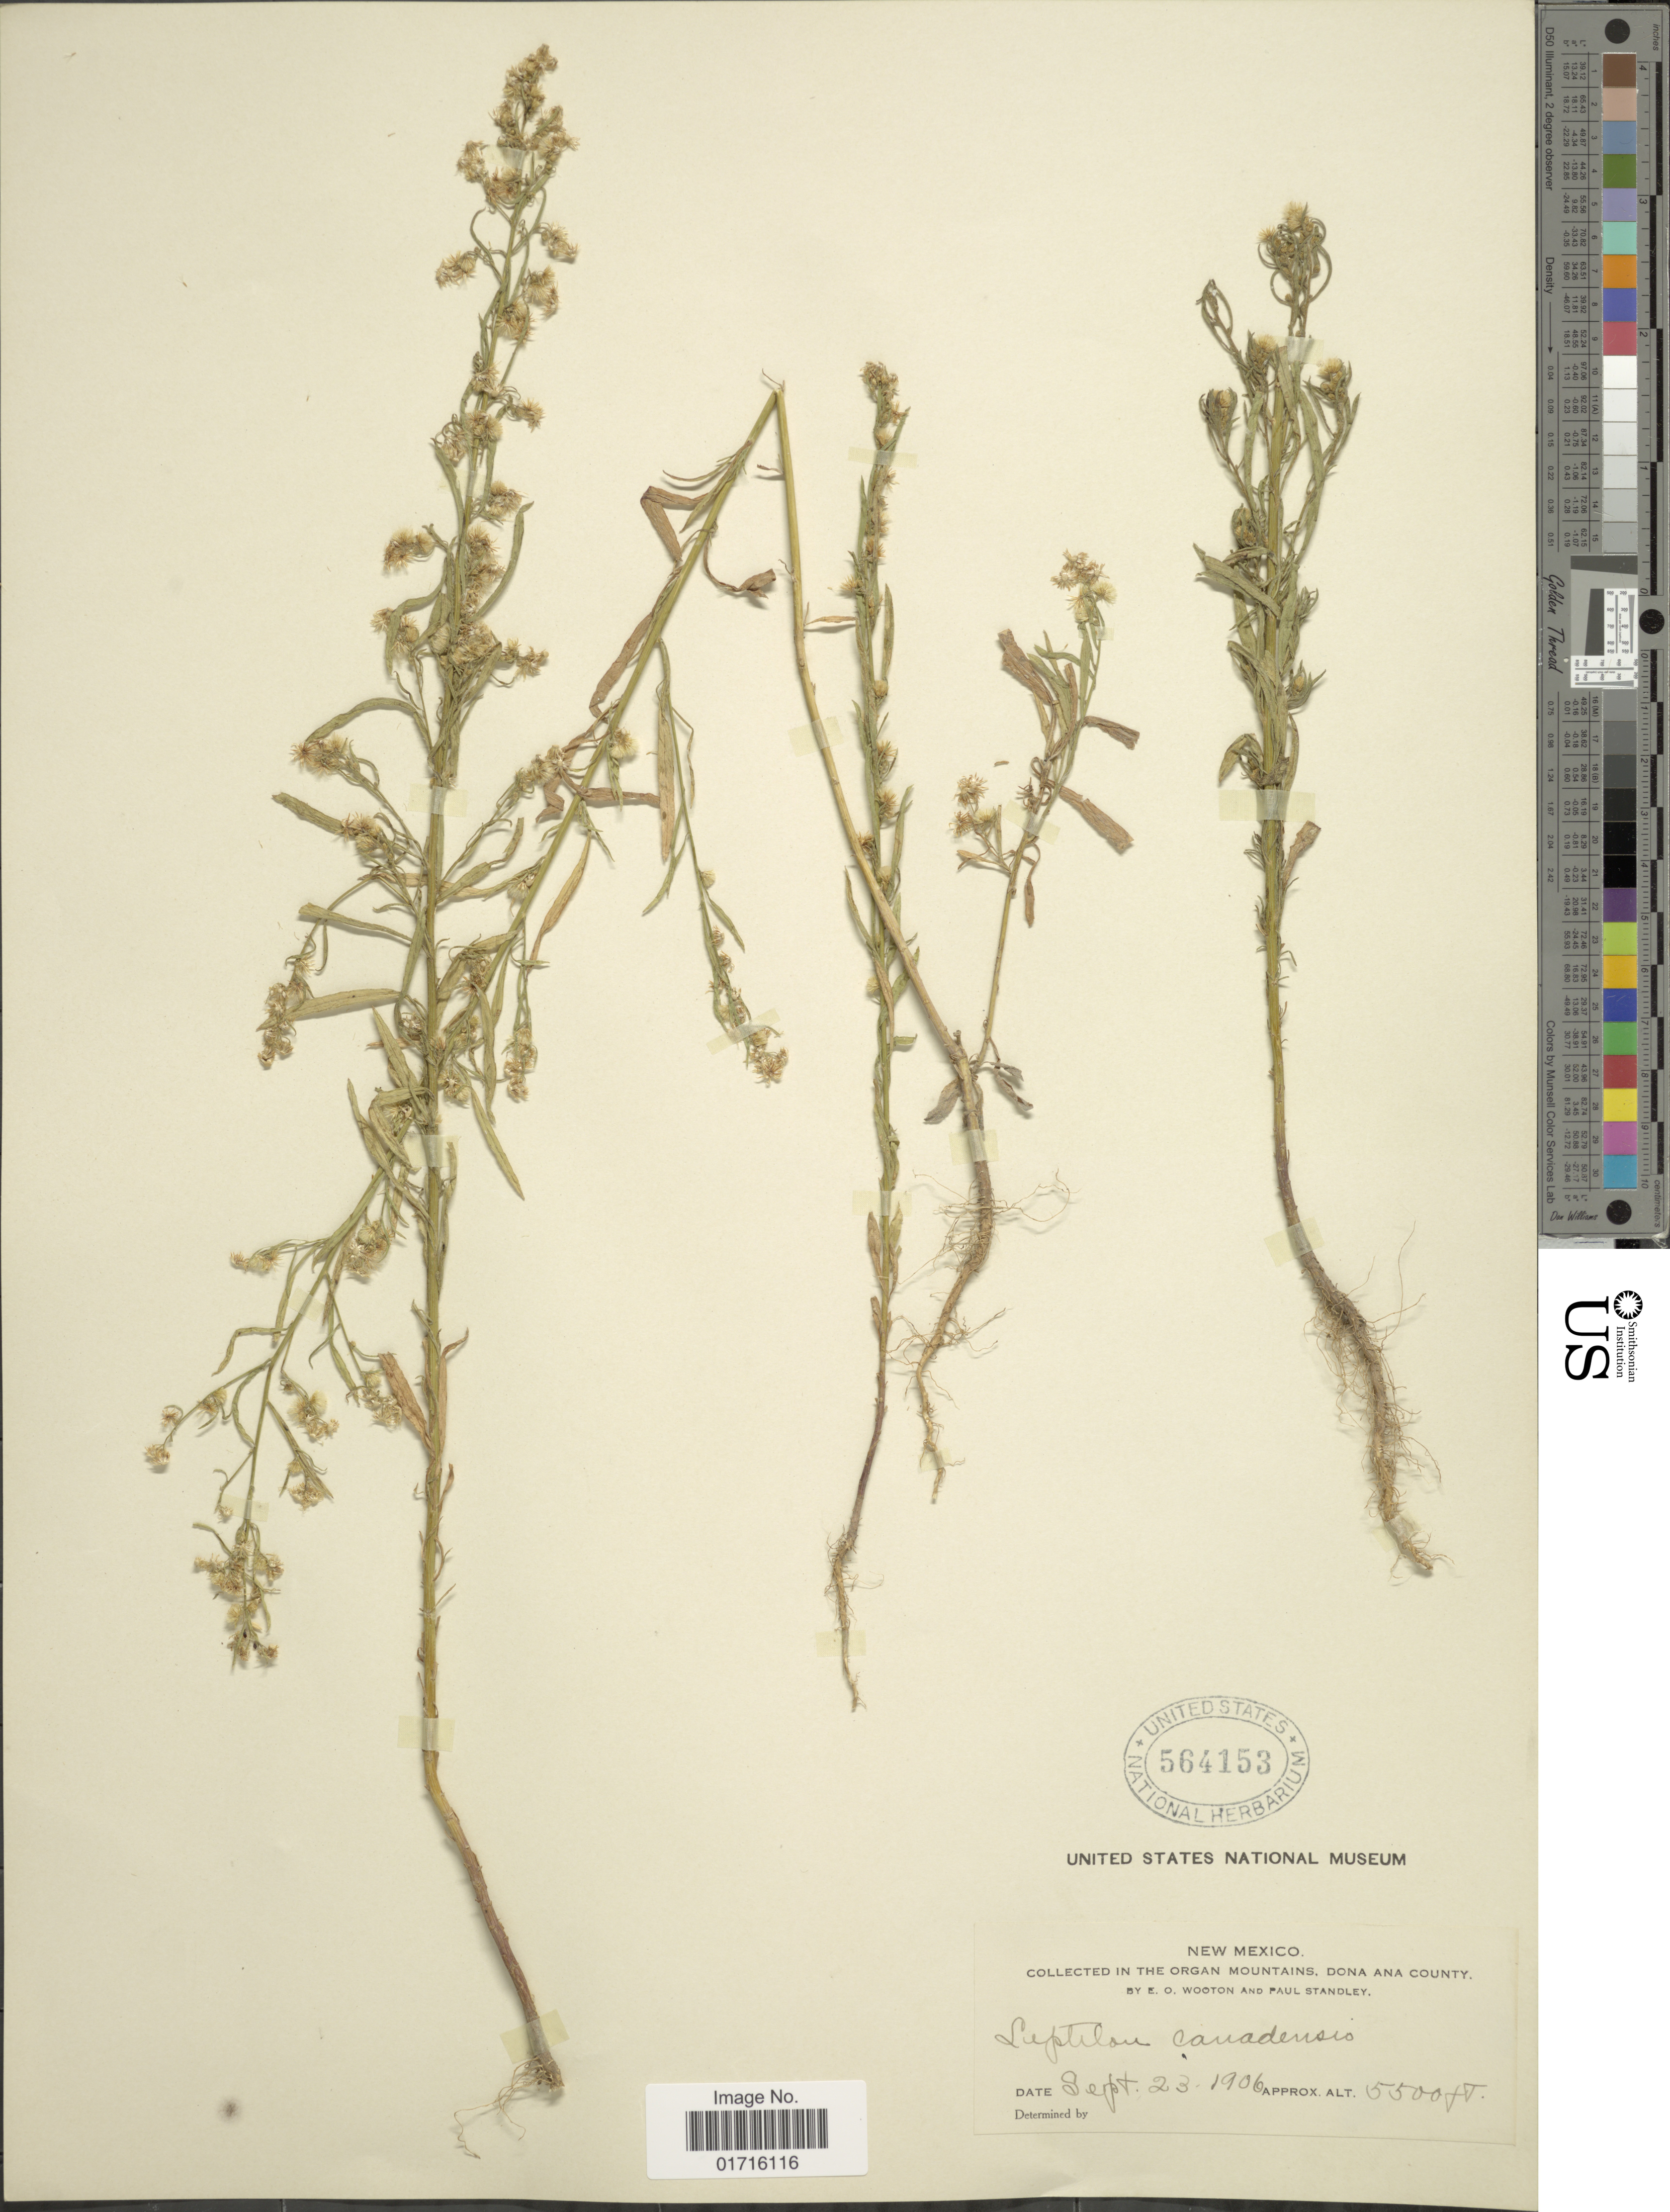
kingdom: Plantae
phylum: Tracheophyta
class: Magnoliopsida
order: Asterales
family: Asteraceae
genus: Conyza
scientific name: Conyza canadensis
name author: (L.) Cronq.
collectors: E. O. Wooton & P. C. Standley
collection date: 1906-09-23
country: United States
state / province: New Mexico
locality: Organ Mountains, Dona Ana County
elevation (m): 1676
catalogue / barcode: US 564153